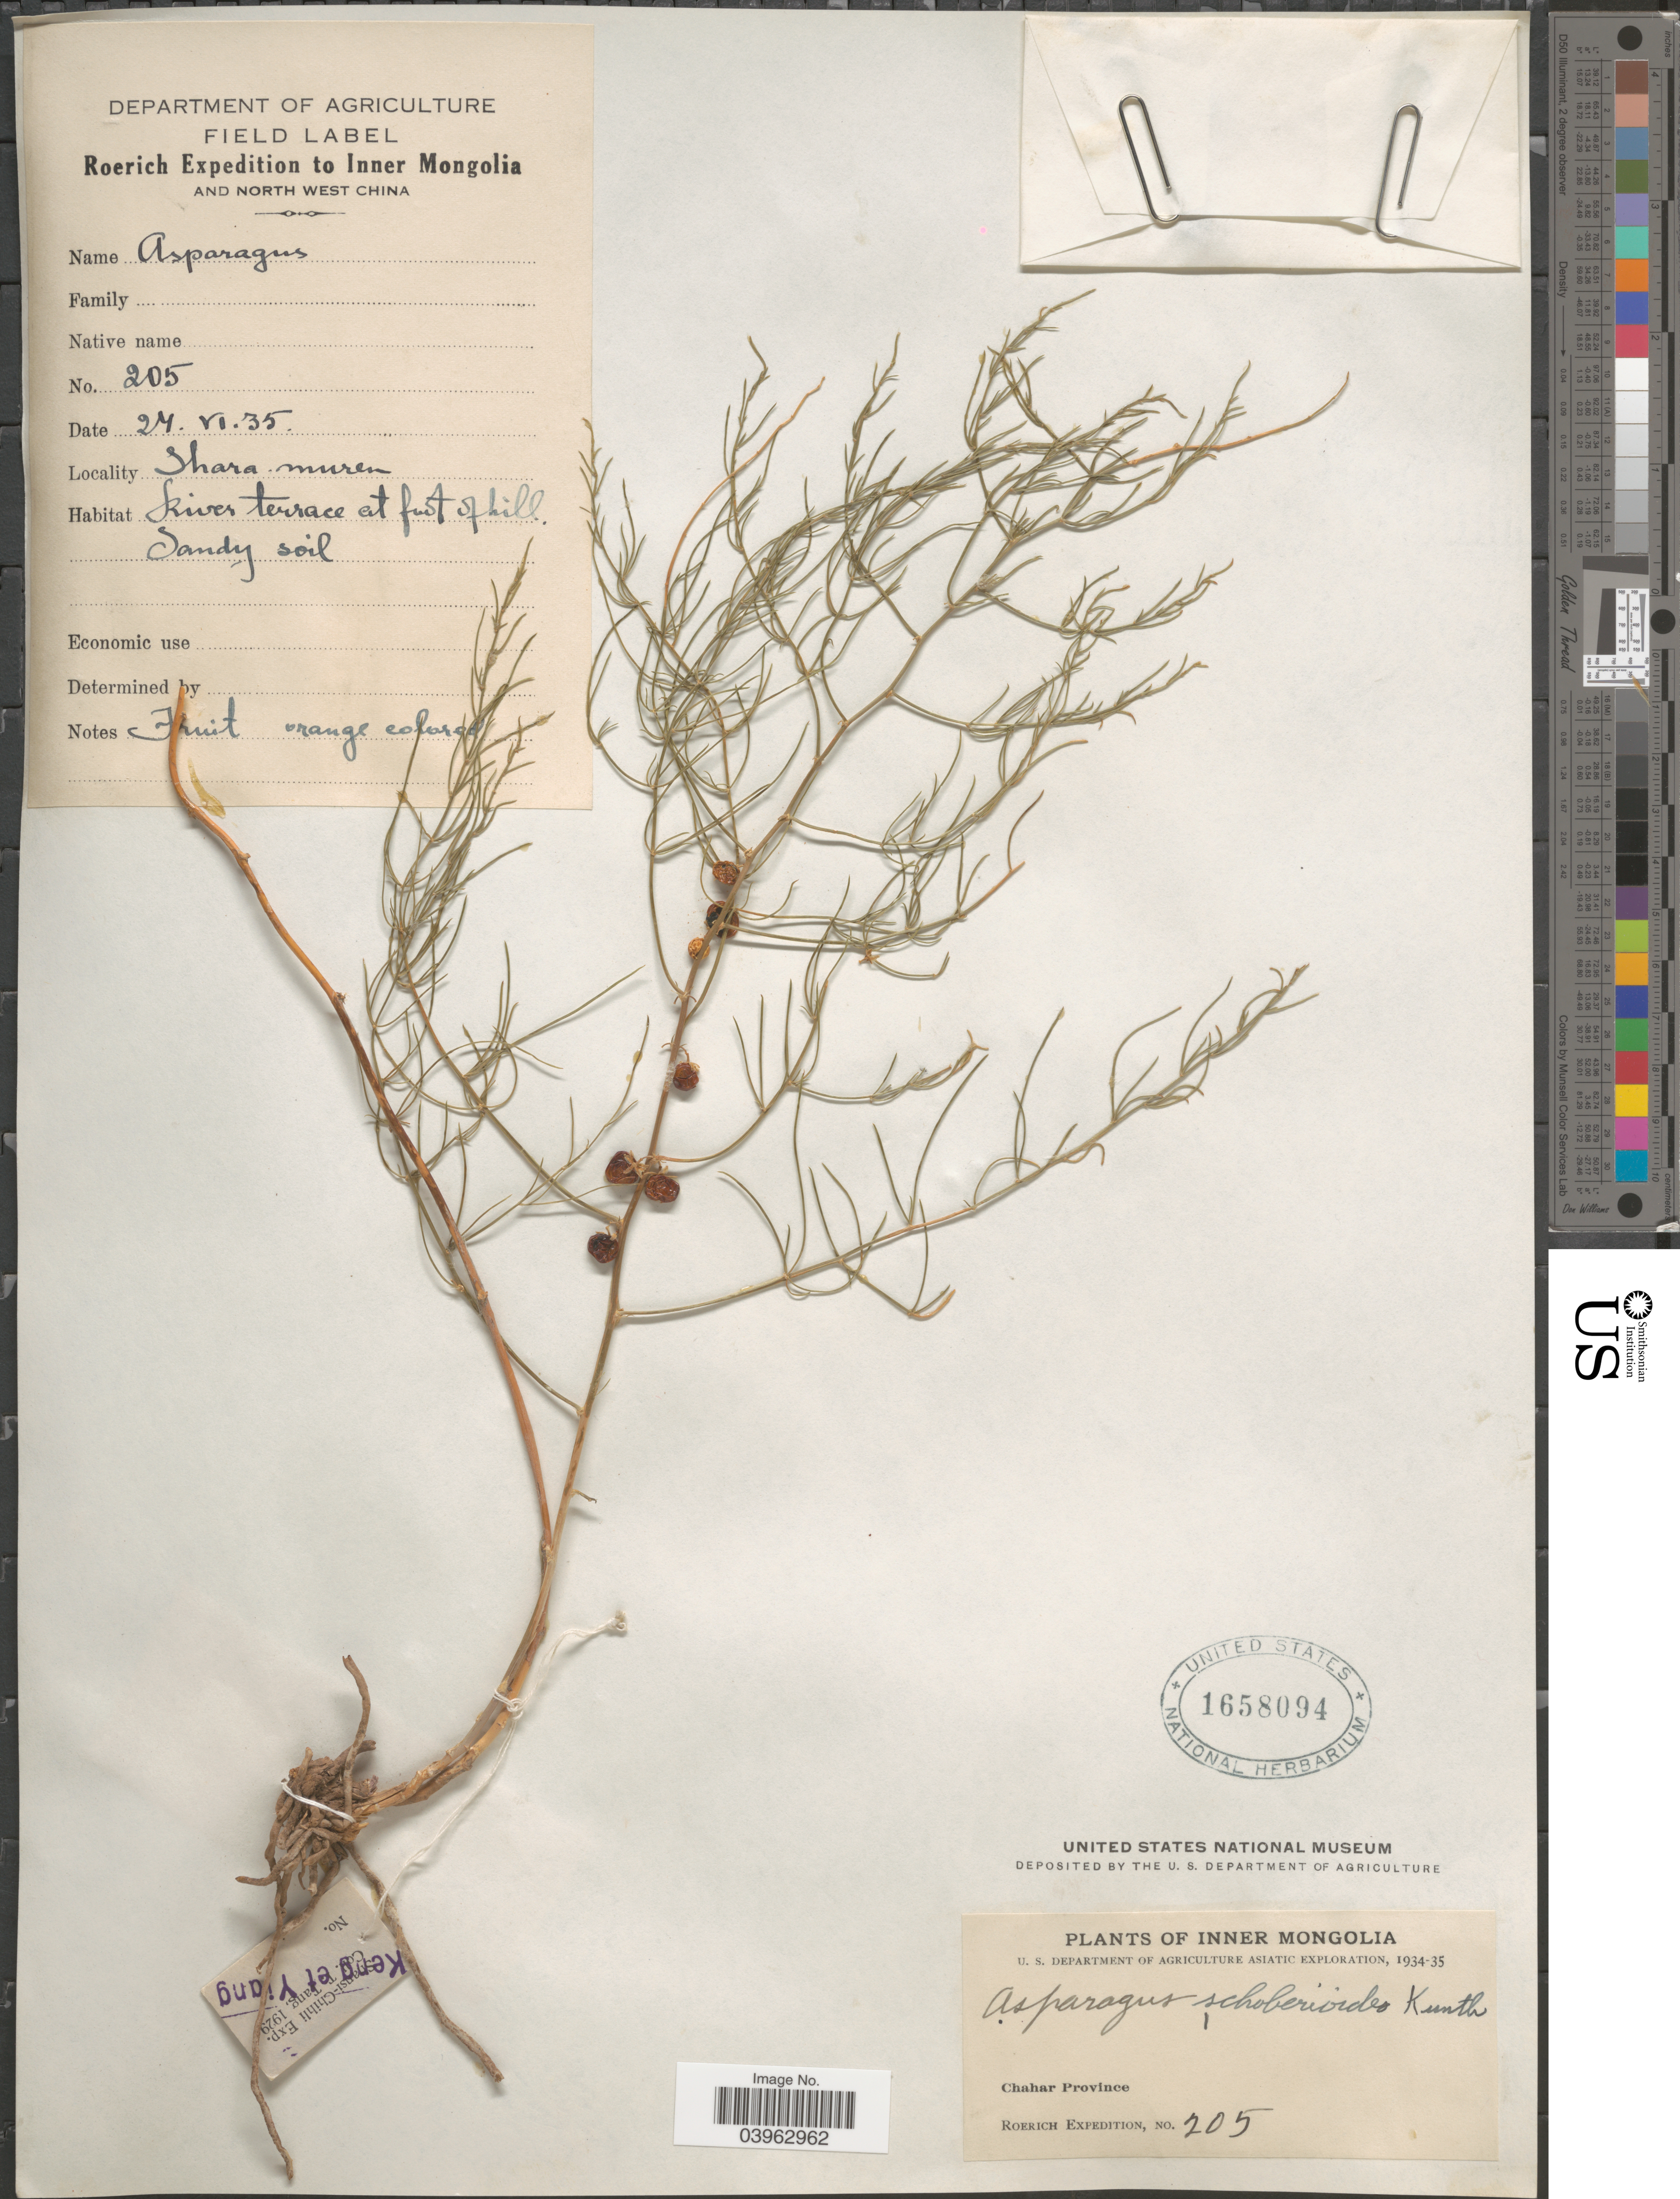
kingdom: Plantae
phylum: Tracheophyta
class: Liliopsida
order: Asparagales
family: Asparagaceae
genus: Asparagus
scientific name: Asparagus schoberioides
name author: Kunth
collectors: Roerich Expedition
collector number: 205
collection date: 1935-06-24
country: China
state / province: Nei Monggol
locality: Inner Mongolia. Chahar Province. Inner Mongolia and North West China. Shara muren.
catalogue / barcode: US 1658094